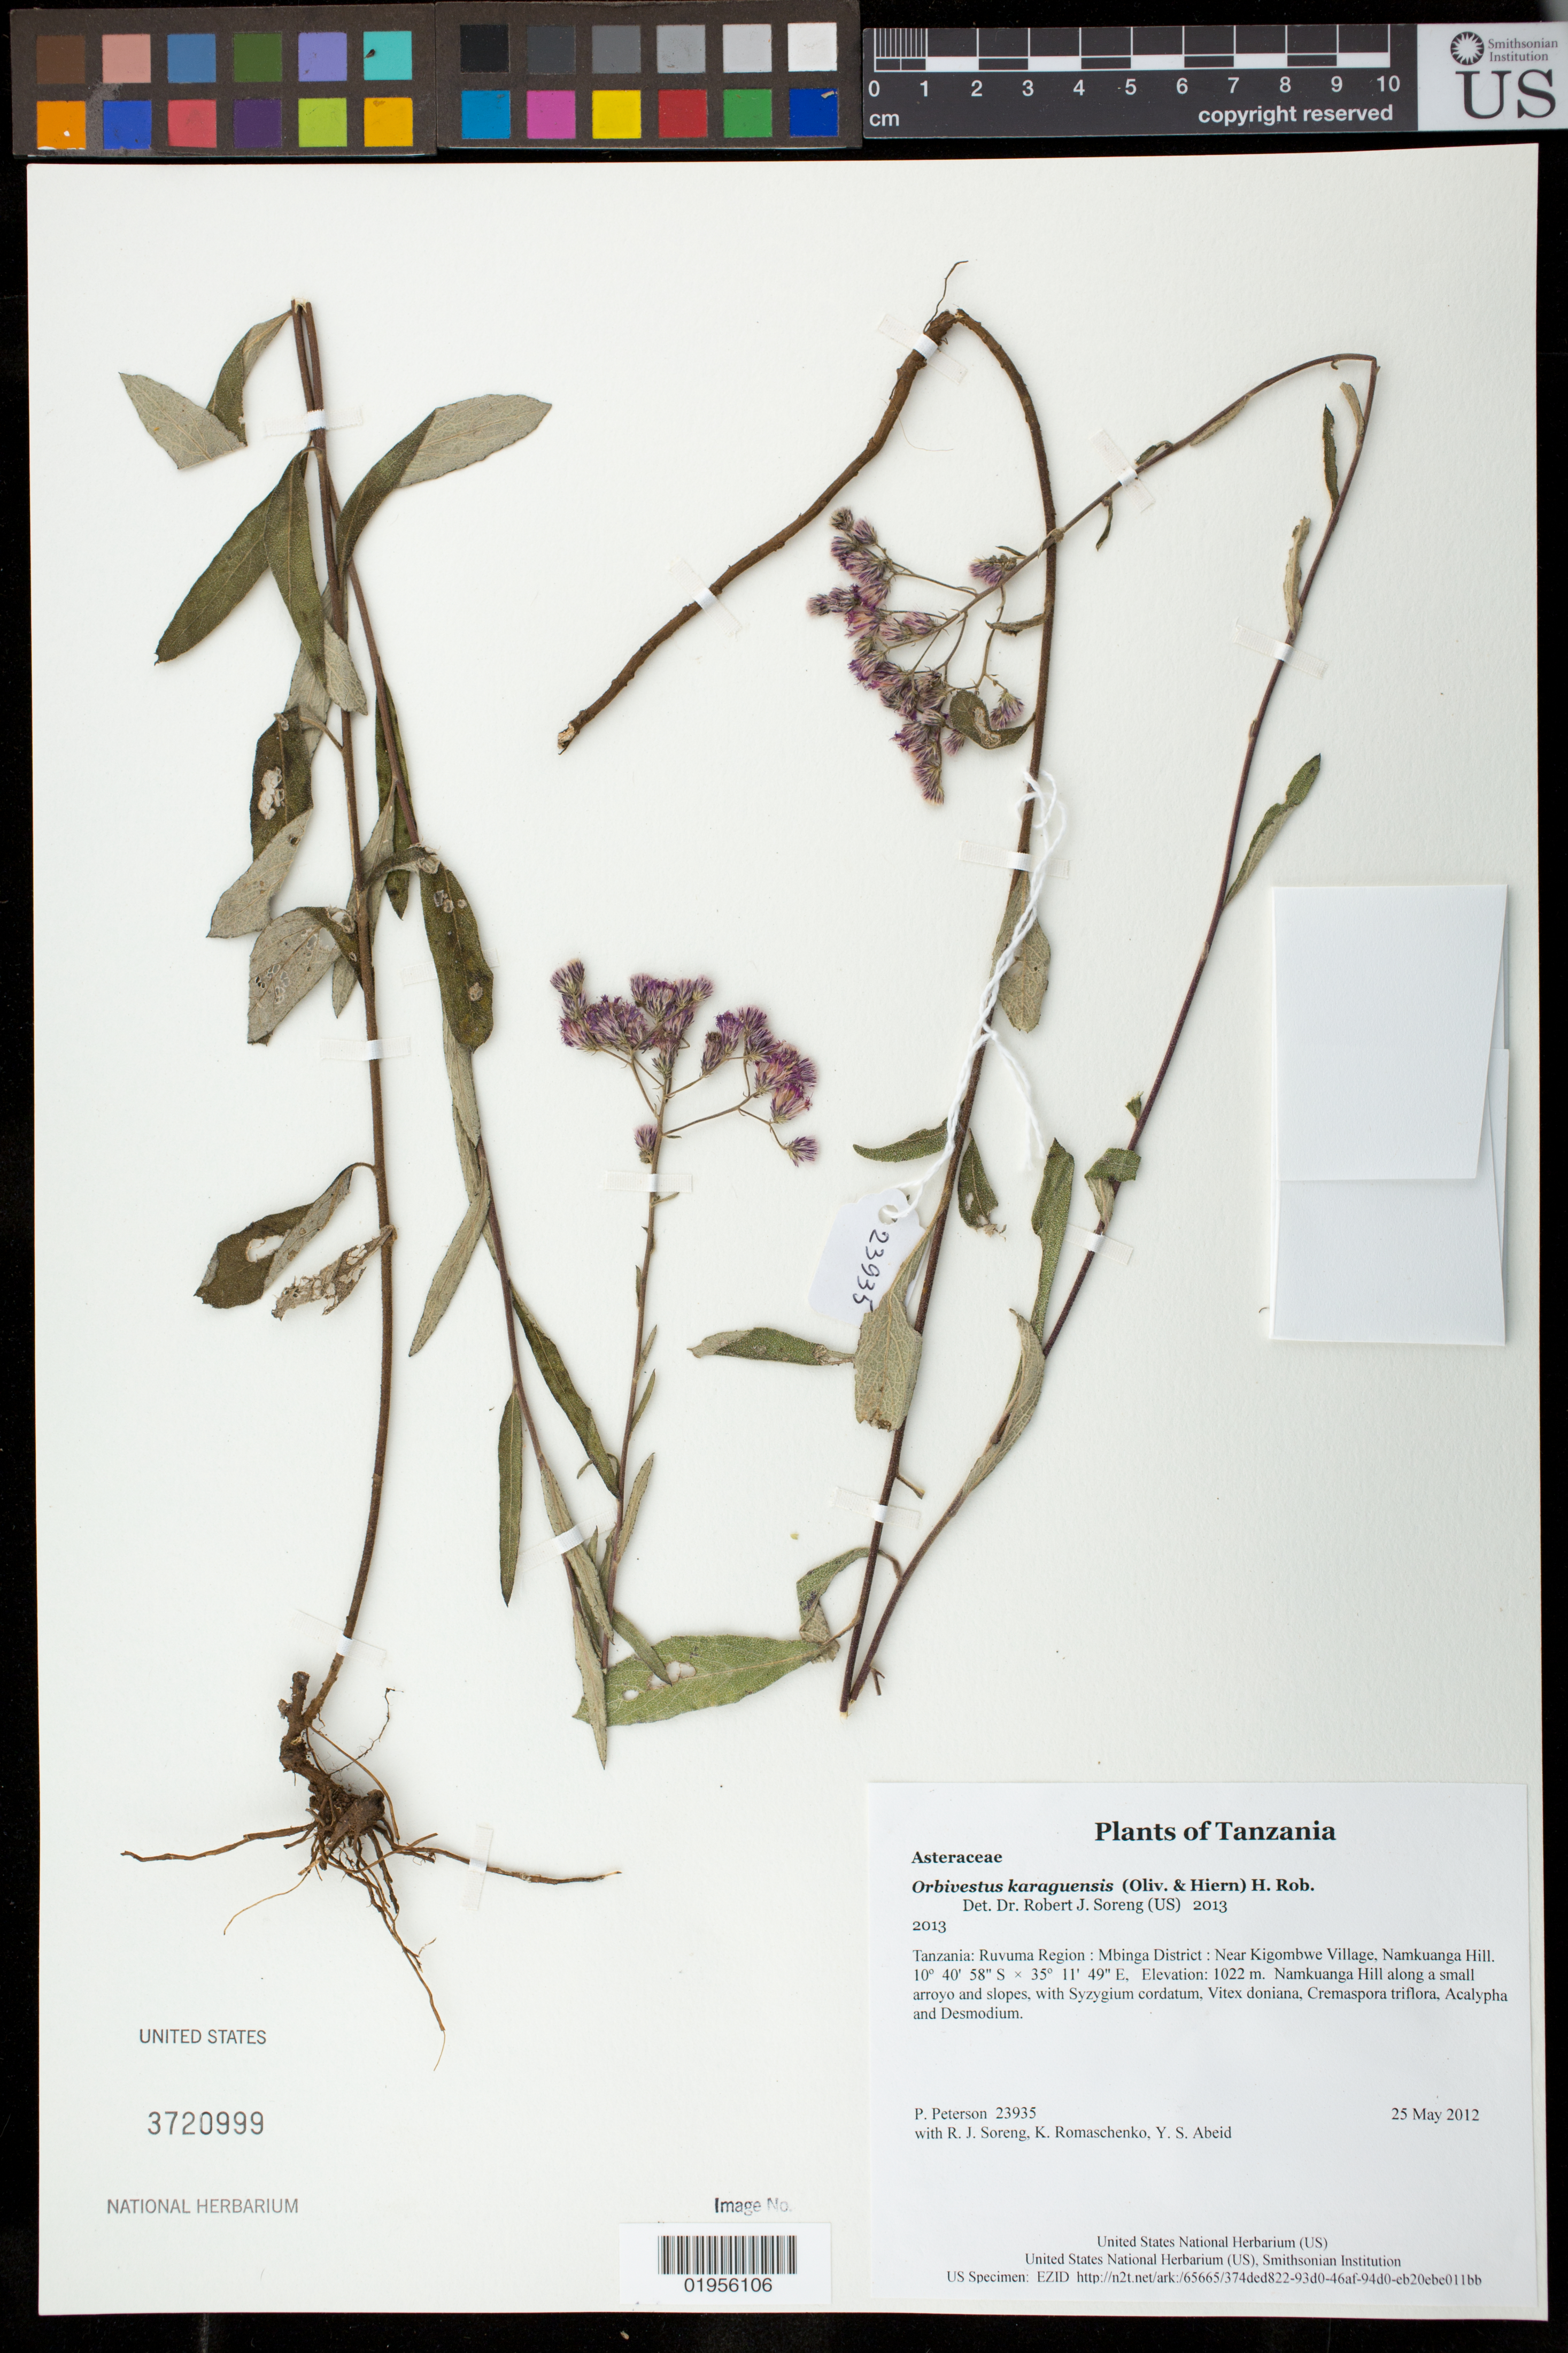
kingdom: Plantae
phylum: Tracheophyta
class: Magnoliopsida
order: Asterales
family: Asteraceae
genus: Orbivestus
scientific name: Orbivestus karaguensis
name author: (Oliv. & Hiern) H. Rob.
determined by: Robinson, H.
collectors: P. M. Peterson, R. J. Soreng, K. Romaschenko & Y. Abeid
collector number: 23935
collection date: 2012-05-25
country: Tanzania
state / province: Ruvuma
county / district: Mbinga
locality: Near Kigombwe Village, Namkuanga Hill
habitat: Namkuanga Hill along a small arroyo and slopes, with Syzygium cordatum, Vitex doniana, Cremaspora triflora, Acalypha and Desmodium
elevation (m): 1022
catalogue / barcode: US 3720999